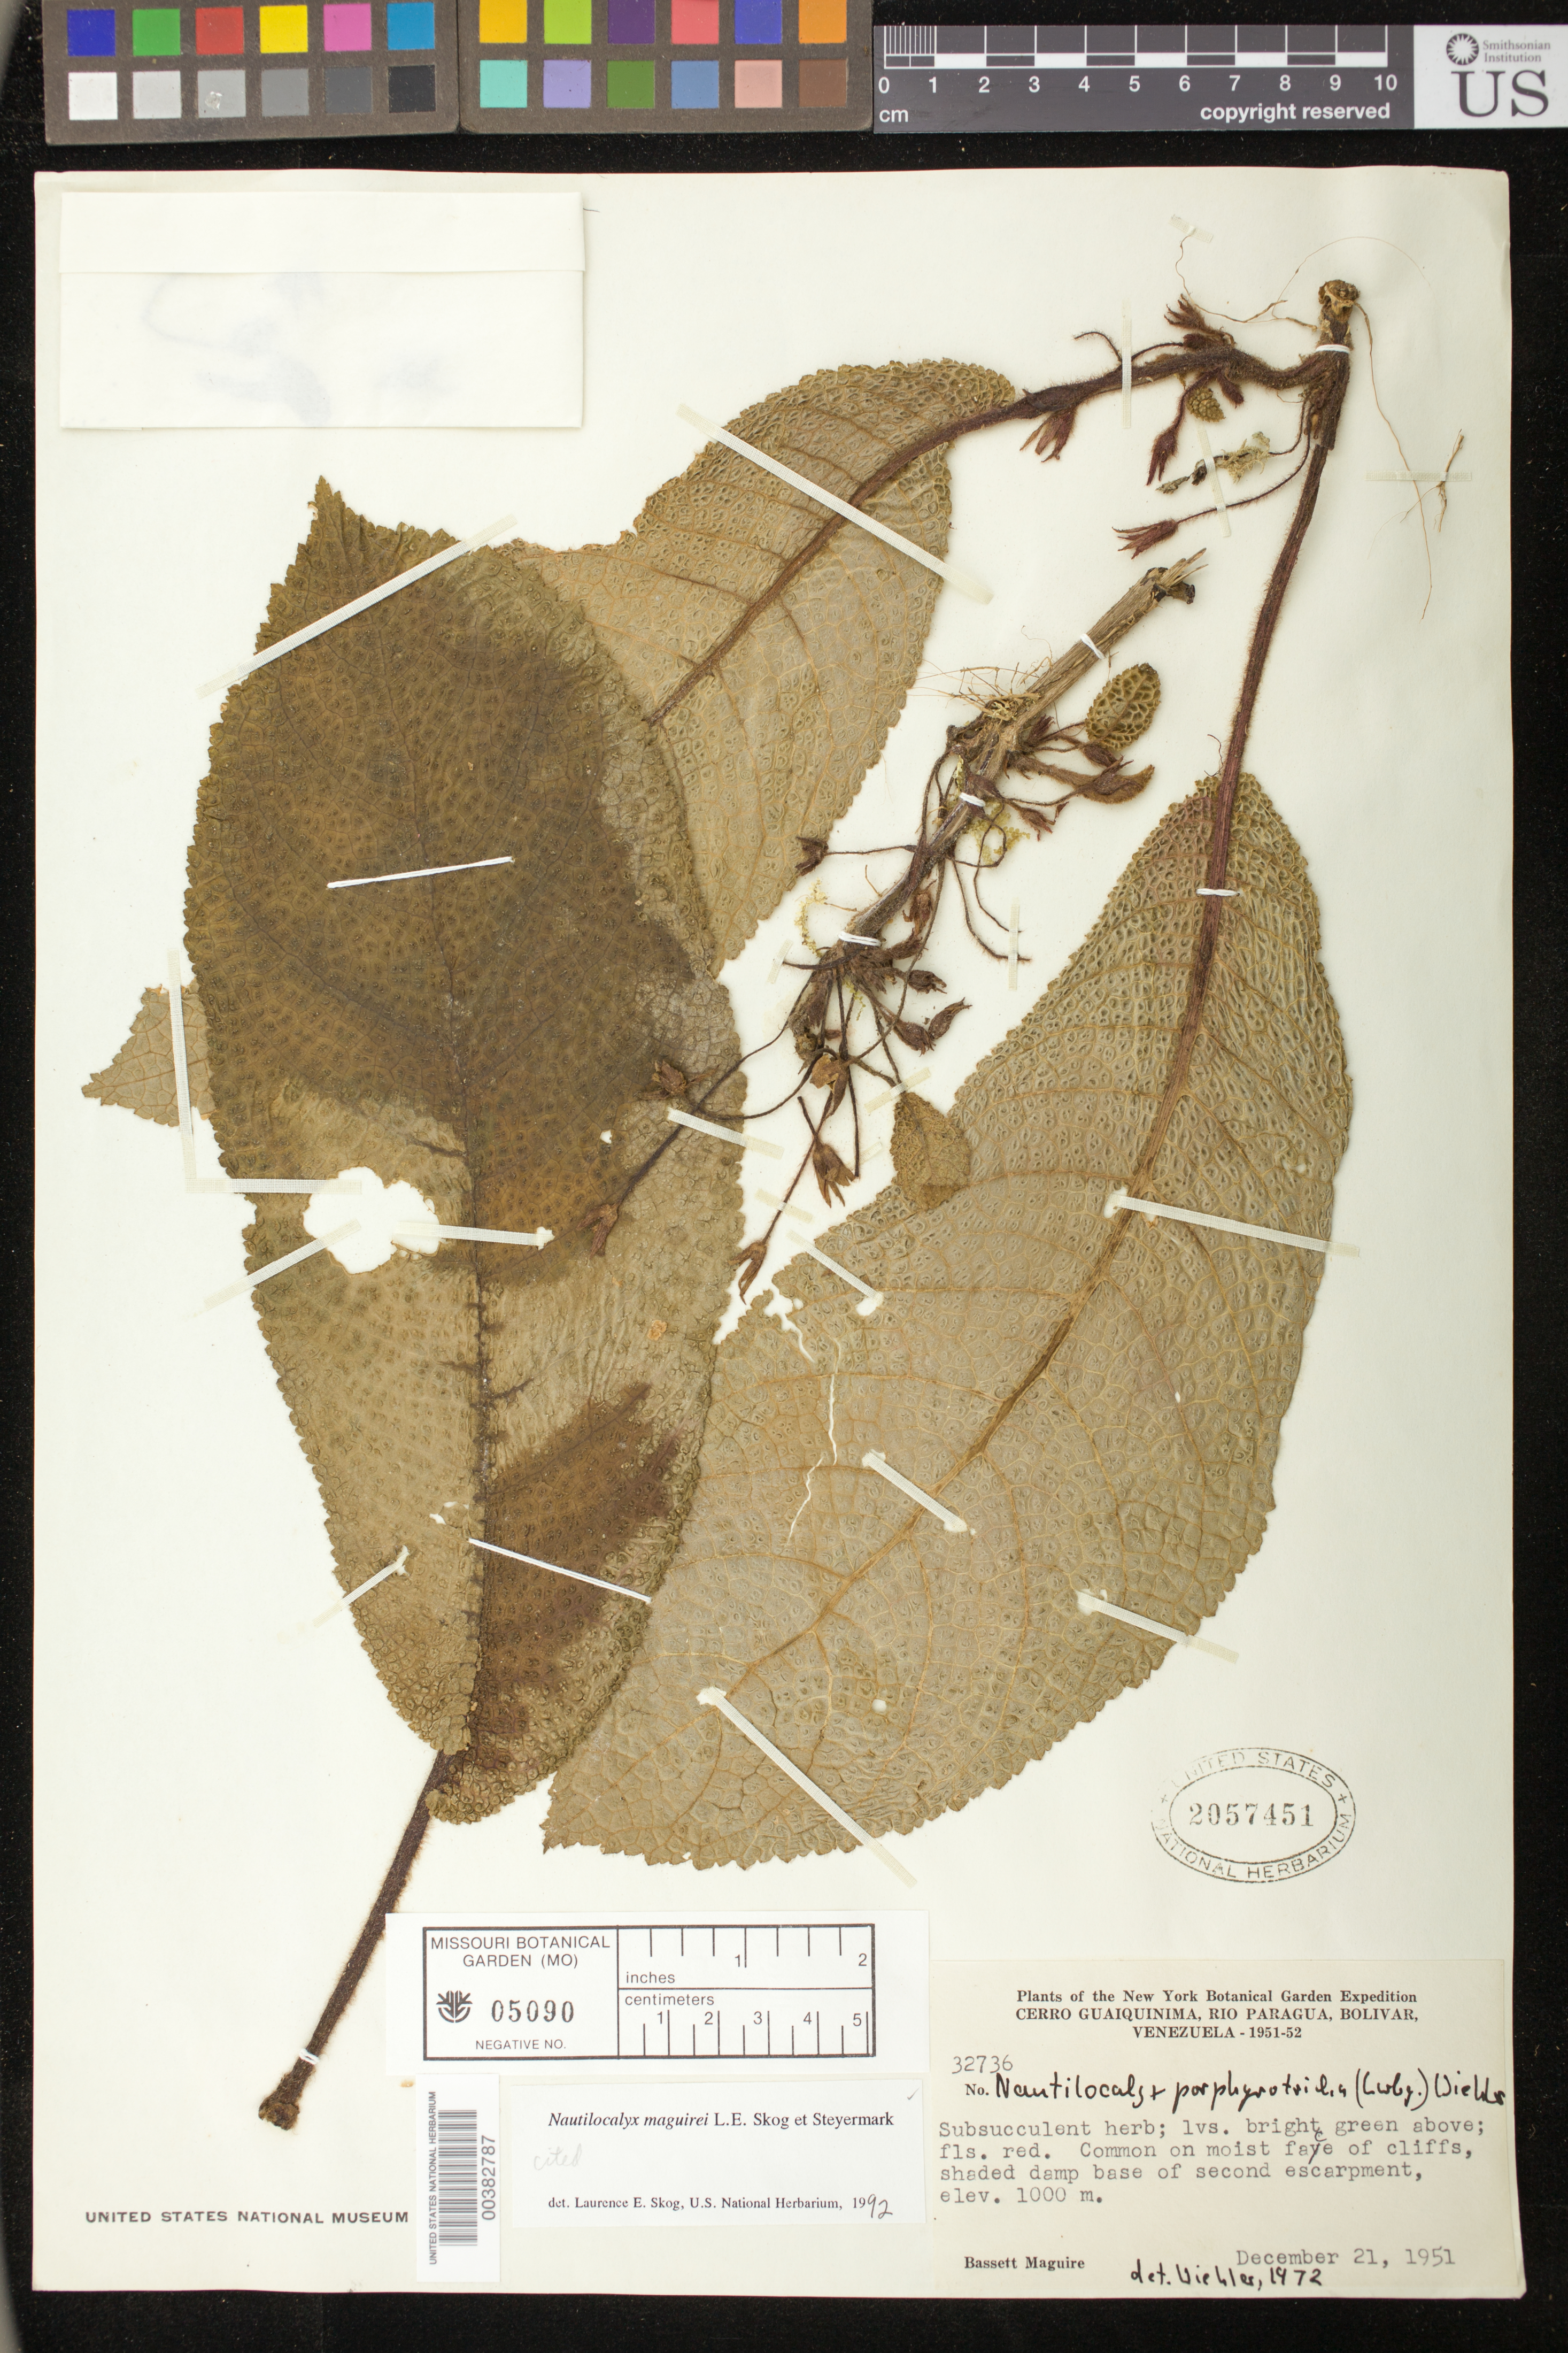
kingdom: Plantae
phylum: Tracheophyta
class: Magnoliopsida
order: Lamiales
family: Gesneriaceae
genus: Nautilocalyx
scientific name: Nautilocalyx maguirei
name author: L.E. Skog & Steyerm.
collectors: B. Maguire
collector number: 32736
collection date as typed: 21 Dec 1951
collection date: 1951-12-21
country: Venezuela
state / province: Bolívar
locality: Base of second escarpment; Cerro Guaiquinima, Rio Paragua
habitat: Moist face of cliffs; shaded damp base of escarpment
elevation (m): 1000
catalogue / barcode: US 2057451